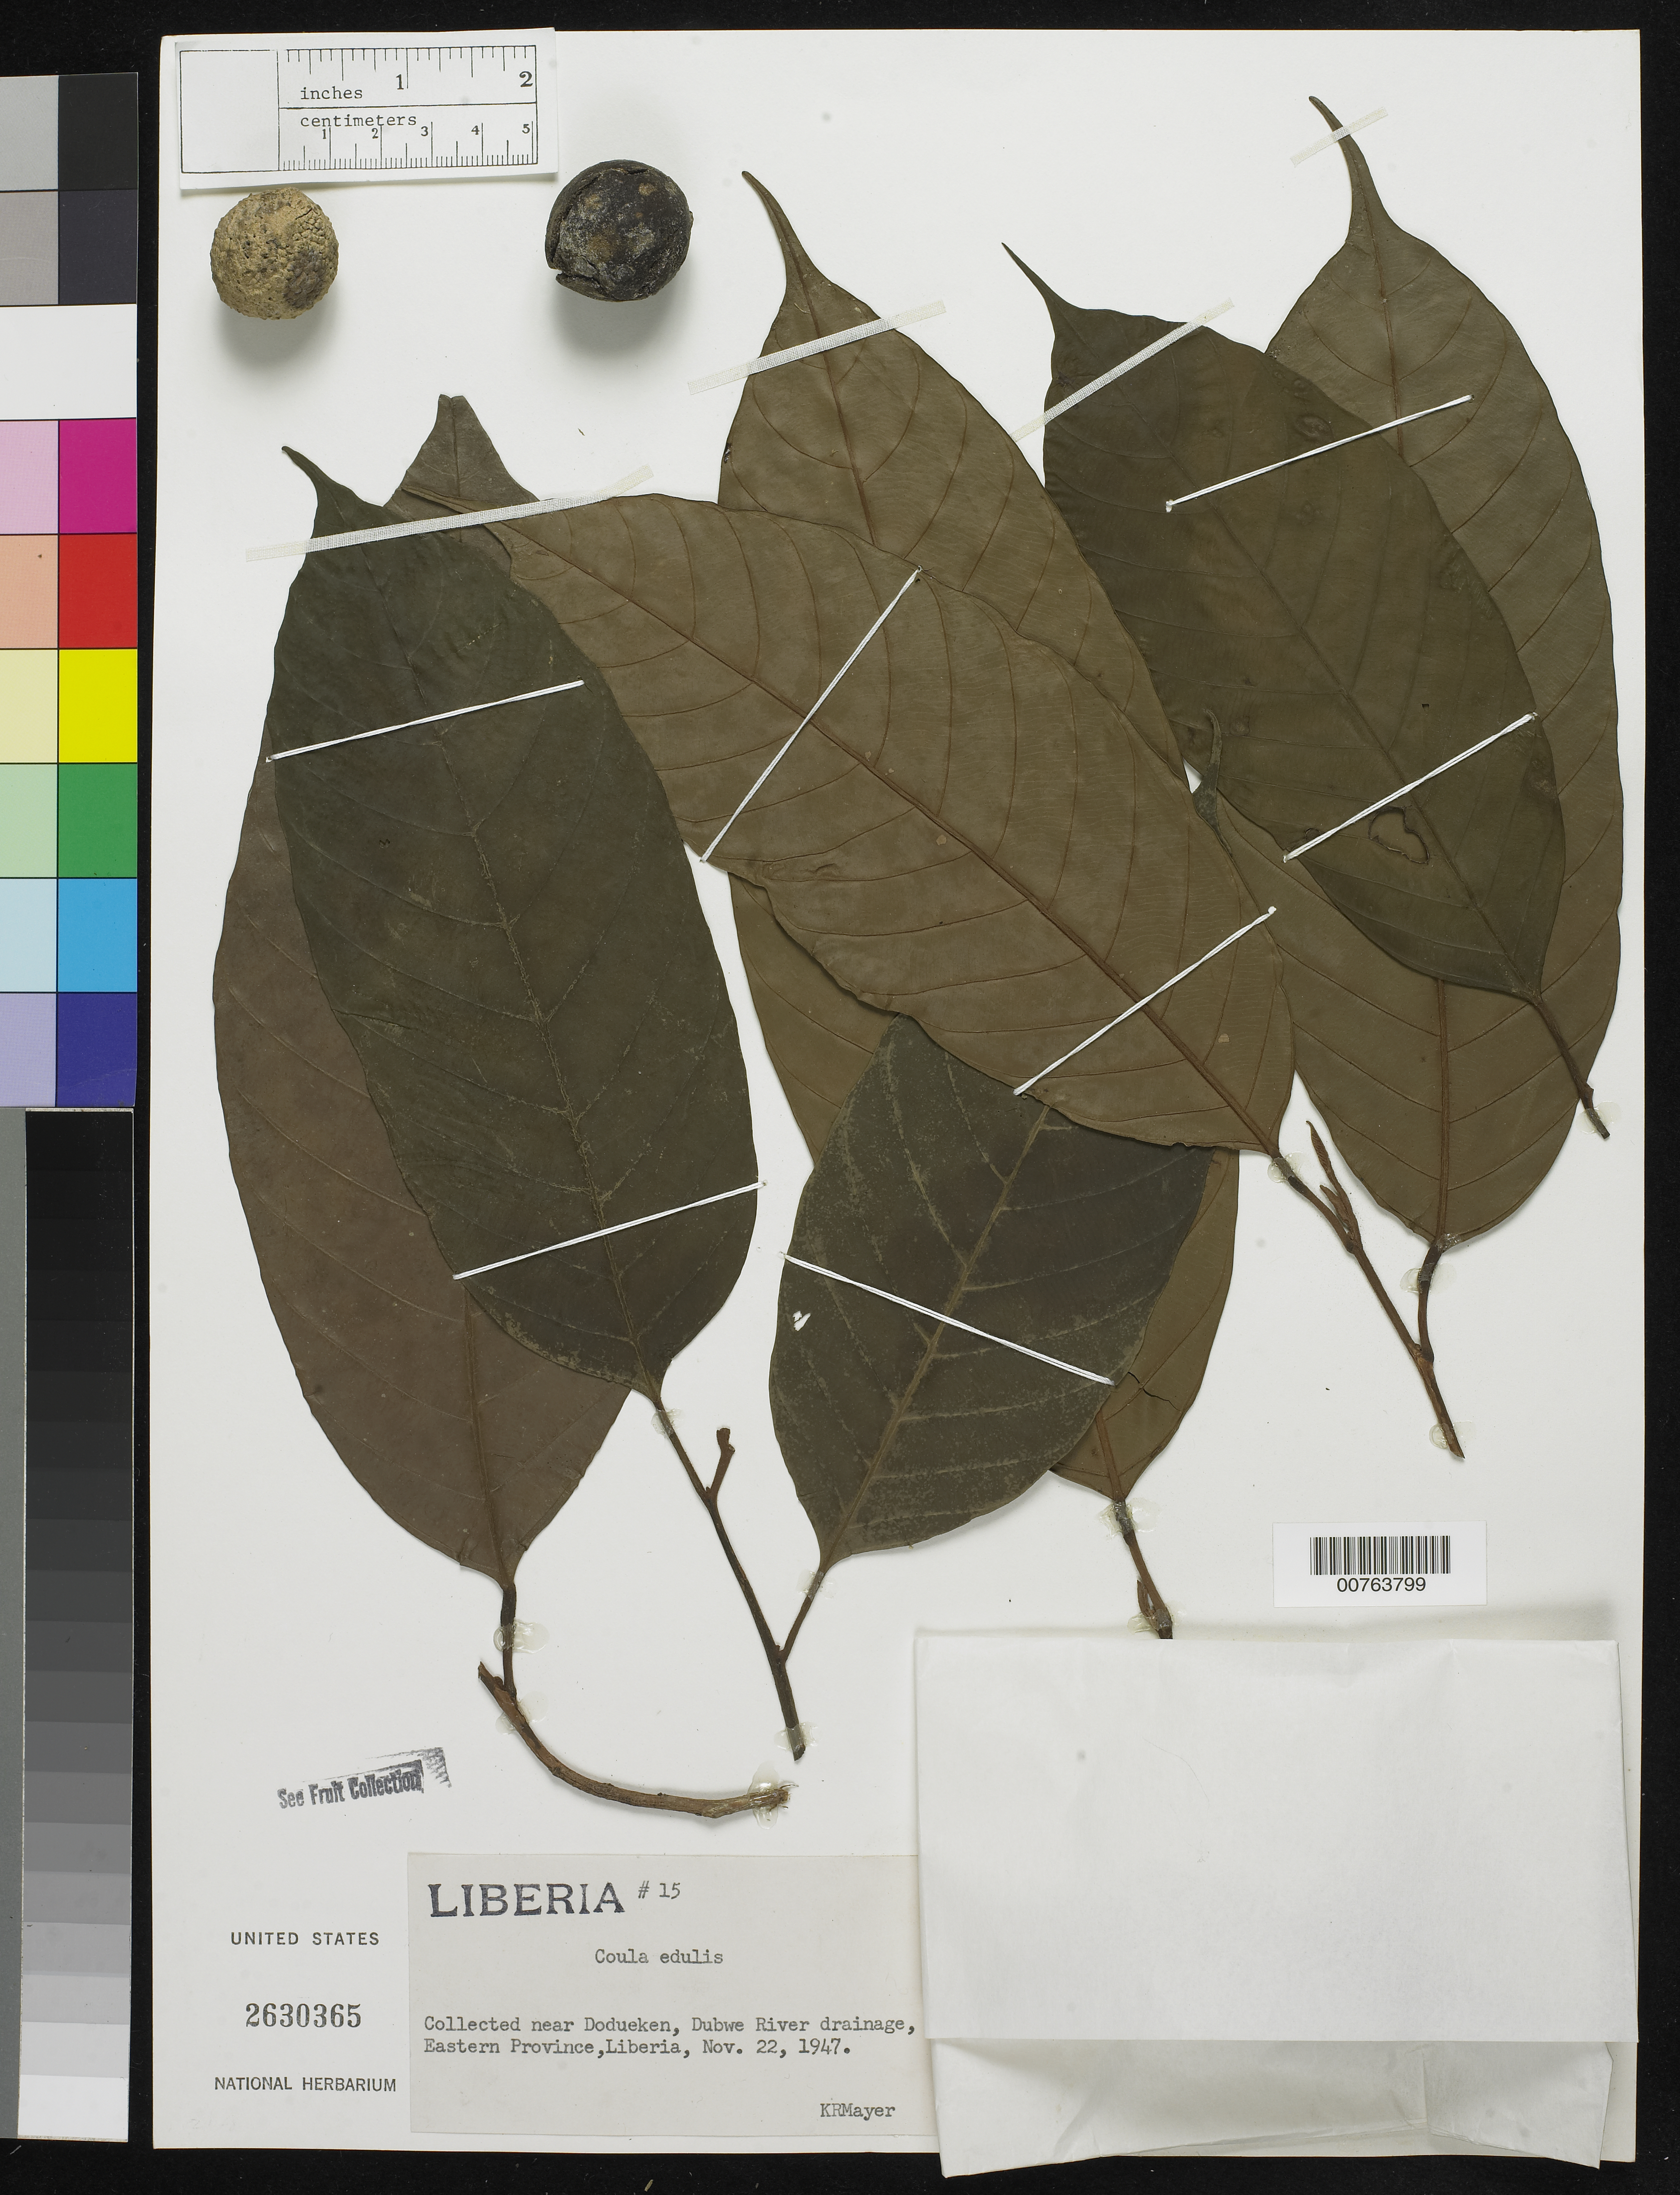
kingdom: Plantae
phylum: Tracheophyta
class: Magnoliopsida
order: Santalales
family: Coulaceae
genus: Coula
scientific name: Coula edulis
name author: Baill.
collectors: K. R. Mayer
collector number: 15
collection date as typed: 22 Nov 1947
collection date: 1947-11-22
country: Liberia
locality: Eastern Province: Dubwe River Drainage, Dodueken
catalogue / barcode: US 2630365